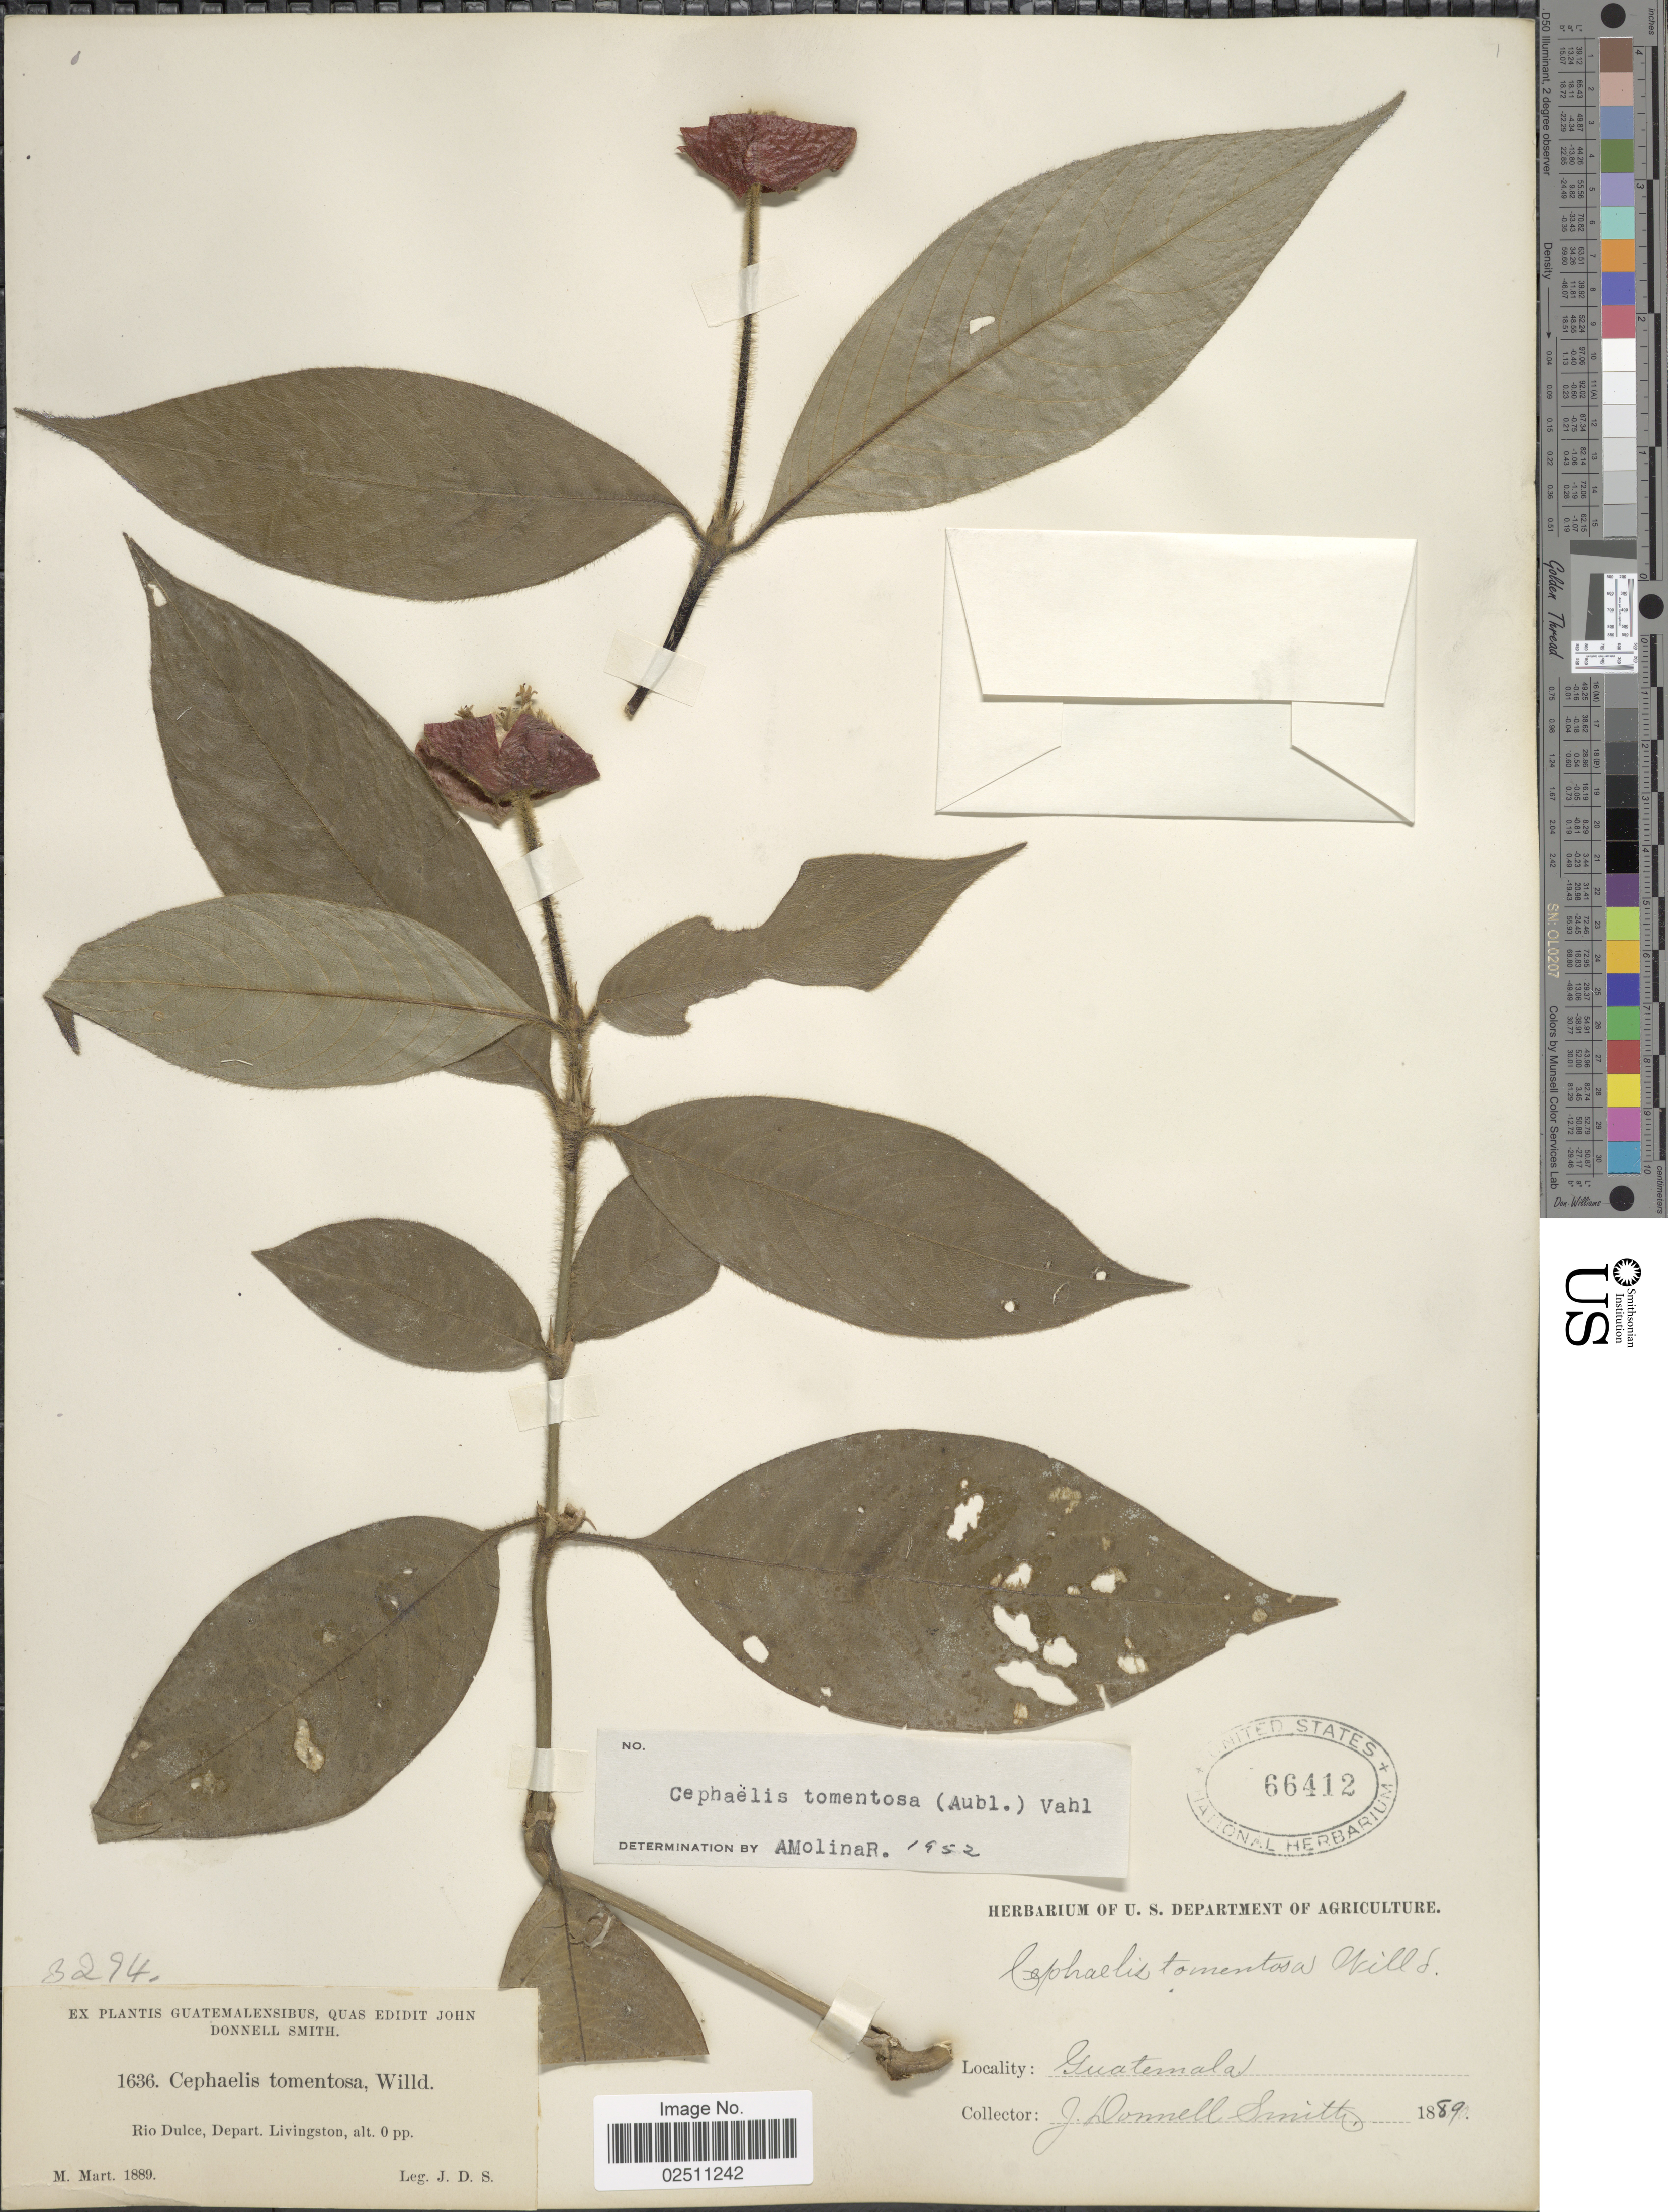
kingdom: Plantae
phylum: Tracheophyta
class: Magnoliopsida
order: Gentianales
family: Rubiaceae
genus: Psychotria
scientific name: Psychotria poeppigiana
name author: Müll. Arg.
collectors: J. Donnell Smith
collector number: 1636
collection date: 1889-03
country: Guatemala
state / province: Izabal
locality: Rio Dulce, Depart. Livingston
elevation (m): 0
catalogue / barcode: US 66412